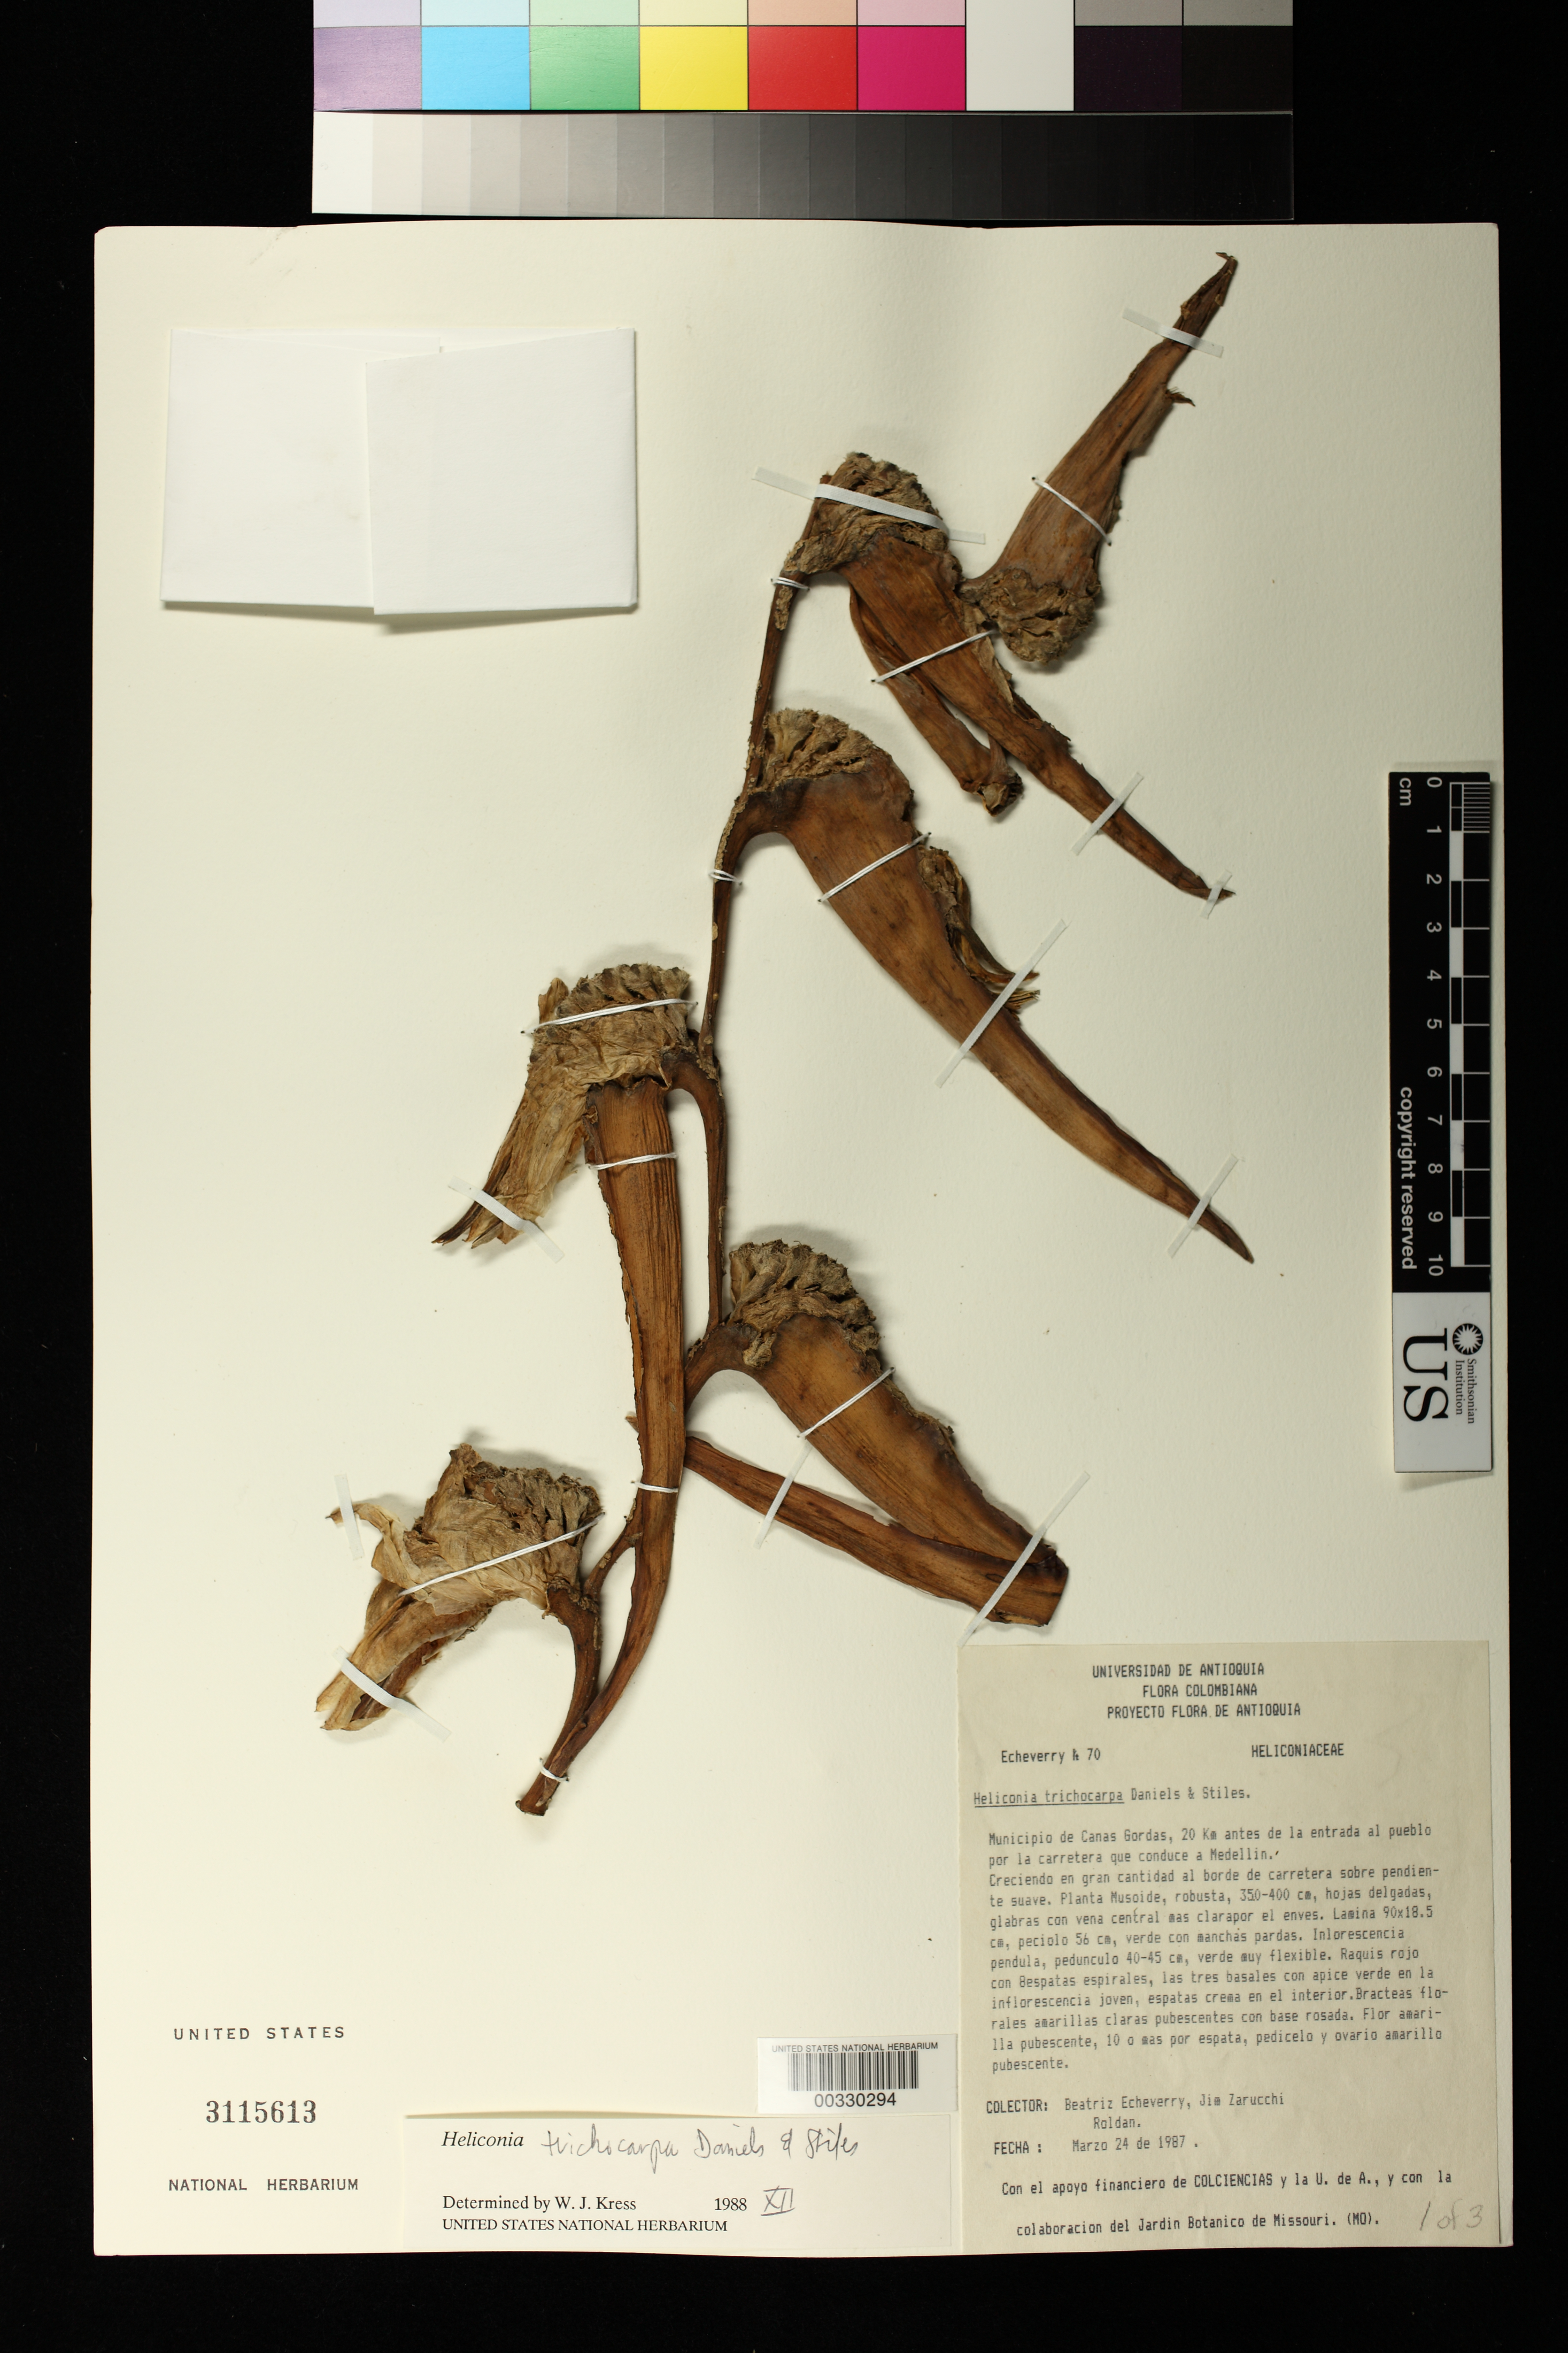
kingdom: Plantae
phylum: Tracheophyta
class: Liliopsida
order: Zingiberales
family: Heliconiaceae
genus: Heliconia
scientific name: Heliconia trichocarpa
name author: G.S. Daniels & F.G. Stiles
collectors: B. Echeverry, J. L. Zarucchi & F. J. Roldán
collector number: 70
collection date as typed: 24 Mar 1987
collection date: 1987-03-24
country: Colombia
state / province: Antioquia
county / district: Cañas Gordas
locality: Mun of Canas Gordas, 20 km before entrance to Pueblo by highway to Medellin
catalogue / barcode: US 3115613